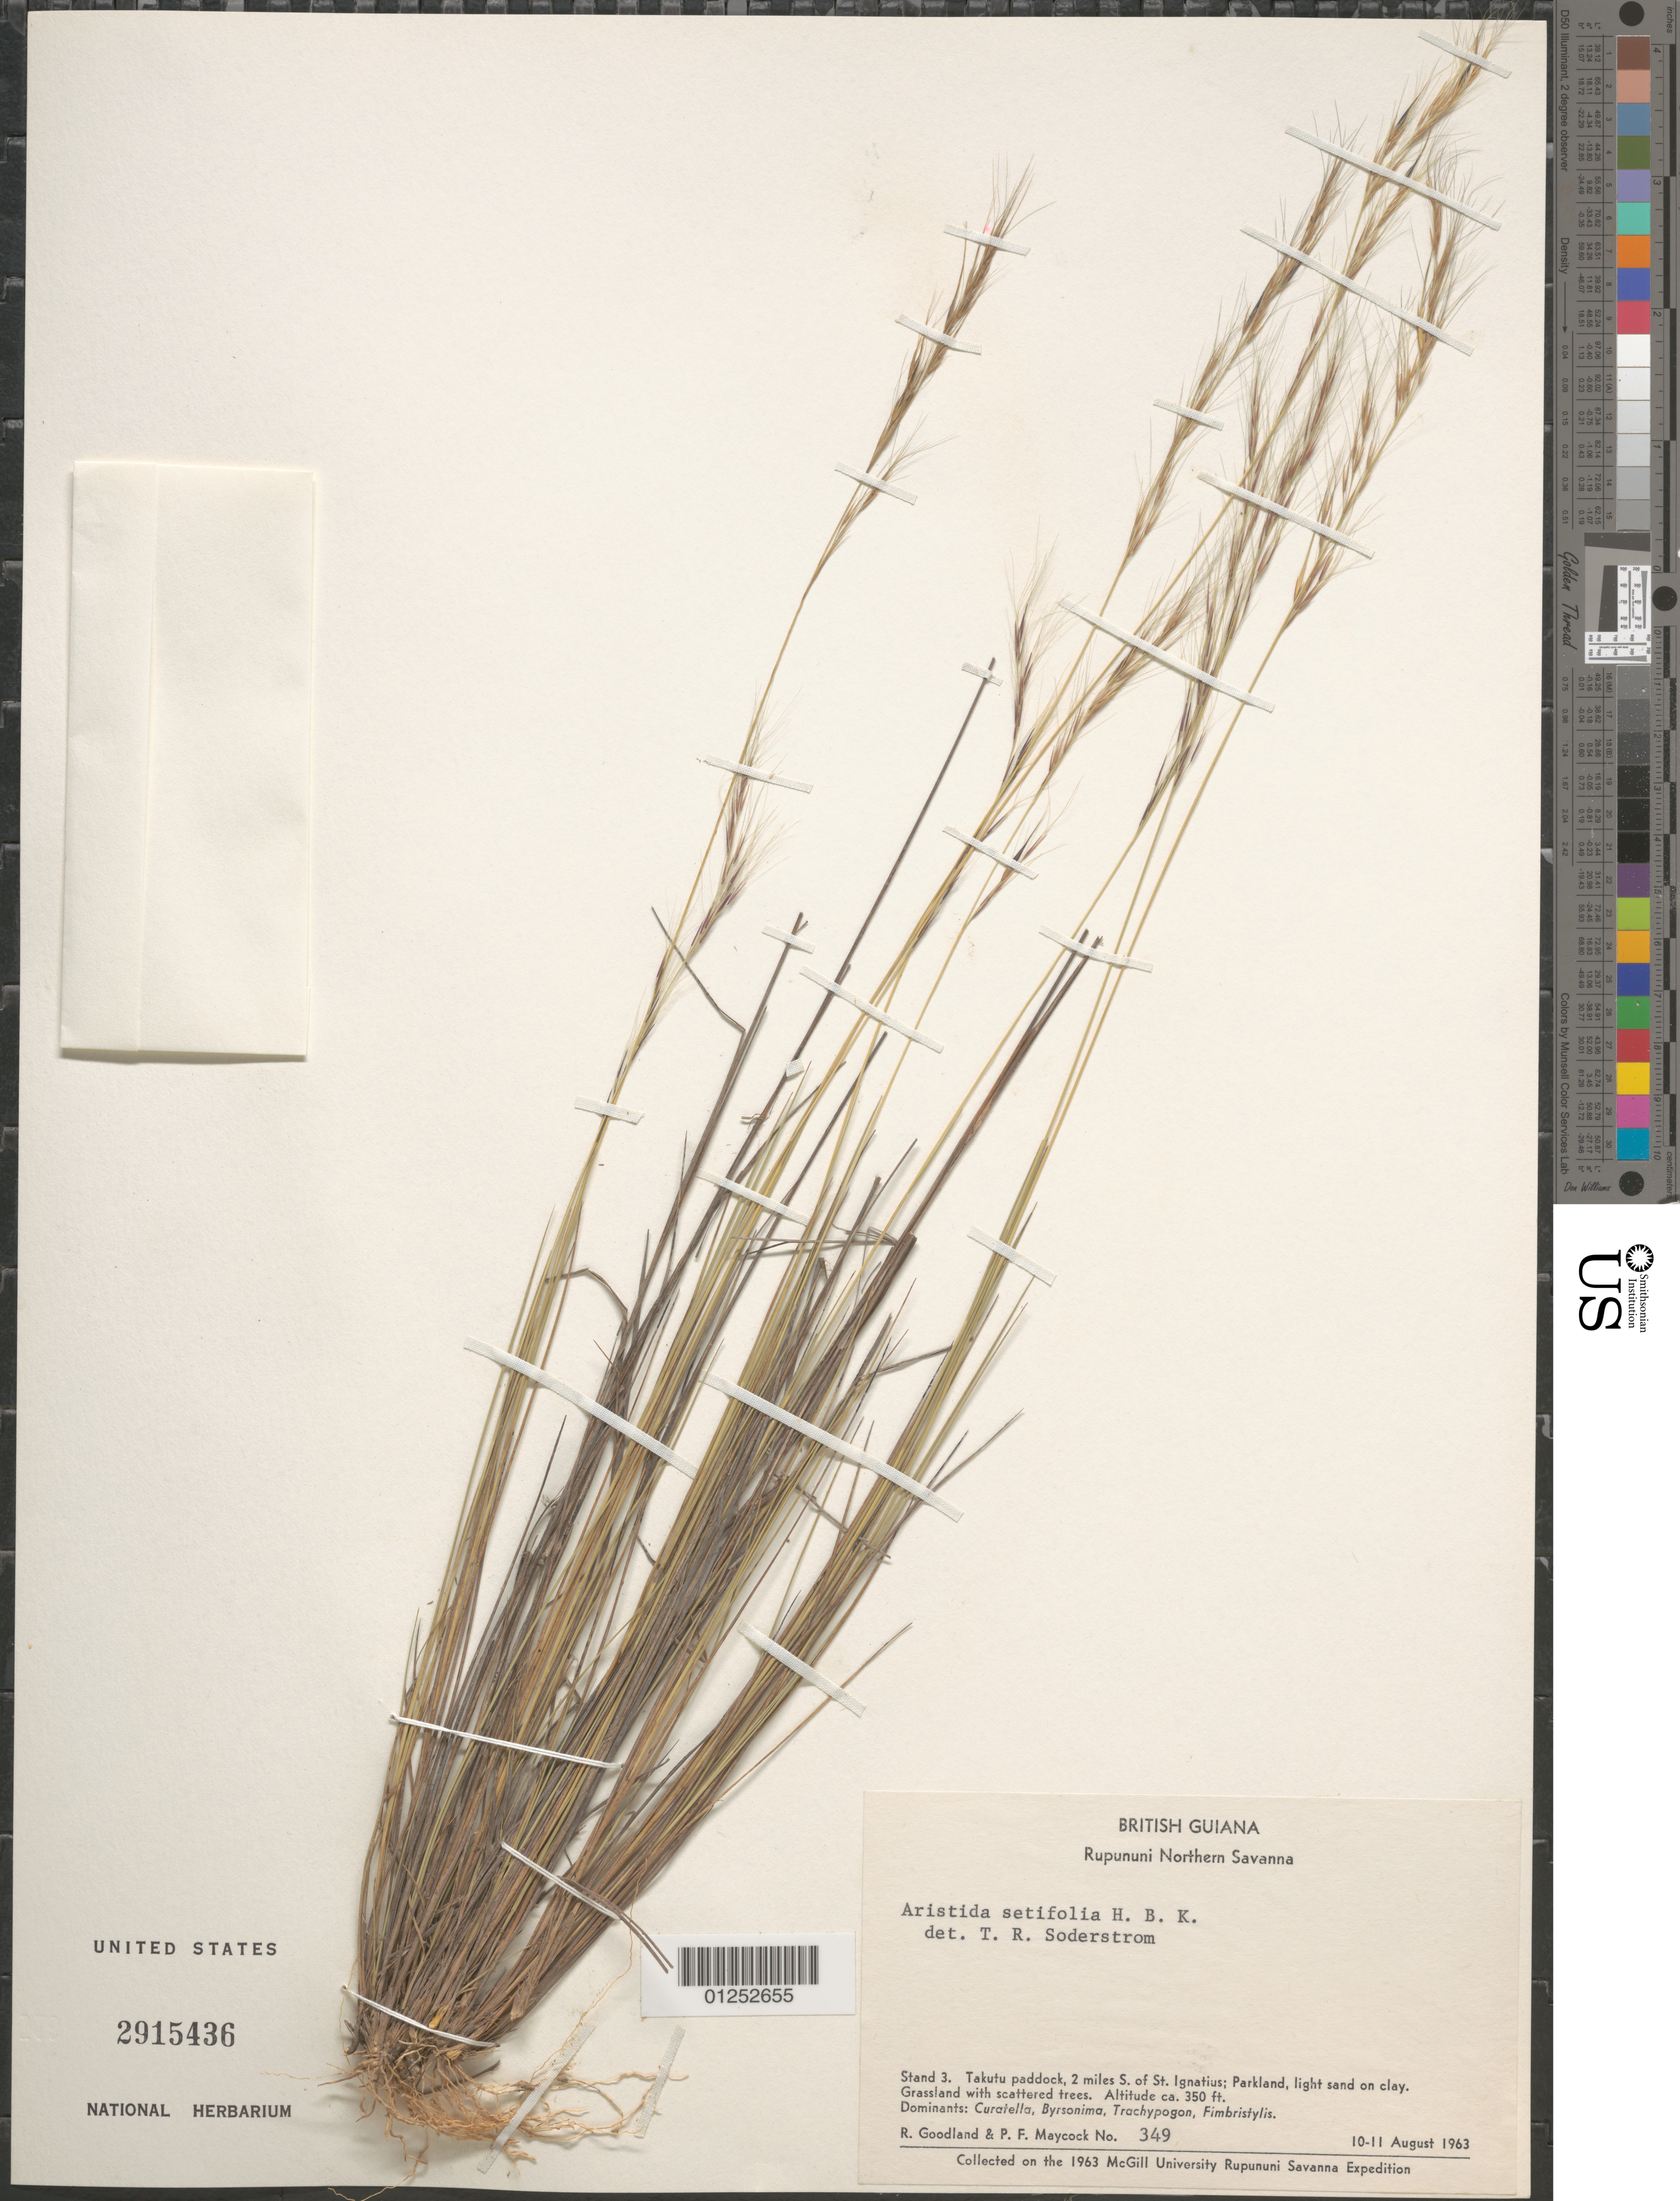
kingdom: Plantae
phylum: Tracheophyta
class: Liliopsida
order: Poales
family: Poaceae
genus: Aristida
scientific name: Aristida setifolia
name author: Kunth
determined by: Soderstrom, T. R.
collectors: R. Goodland & P. Maycock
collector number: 349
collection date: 1963-08-10/1963-08-11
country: Guyana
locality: Stand 3. Takutu paddock, 2 miles S of St. Ignatius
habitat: Parkland, light sand on clay. Grassland with scattered trees. Dominants: Curatella, Byrsonima, Trachypogon, Fimbristylis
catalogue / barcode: US 2915436